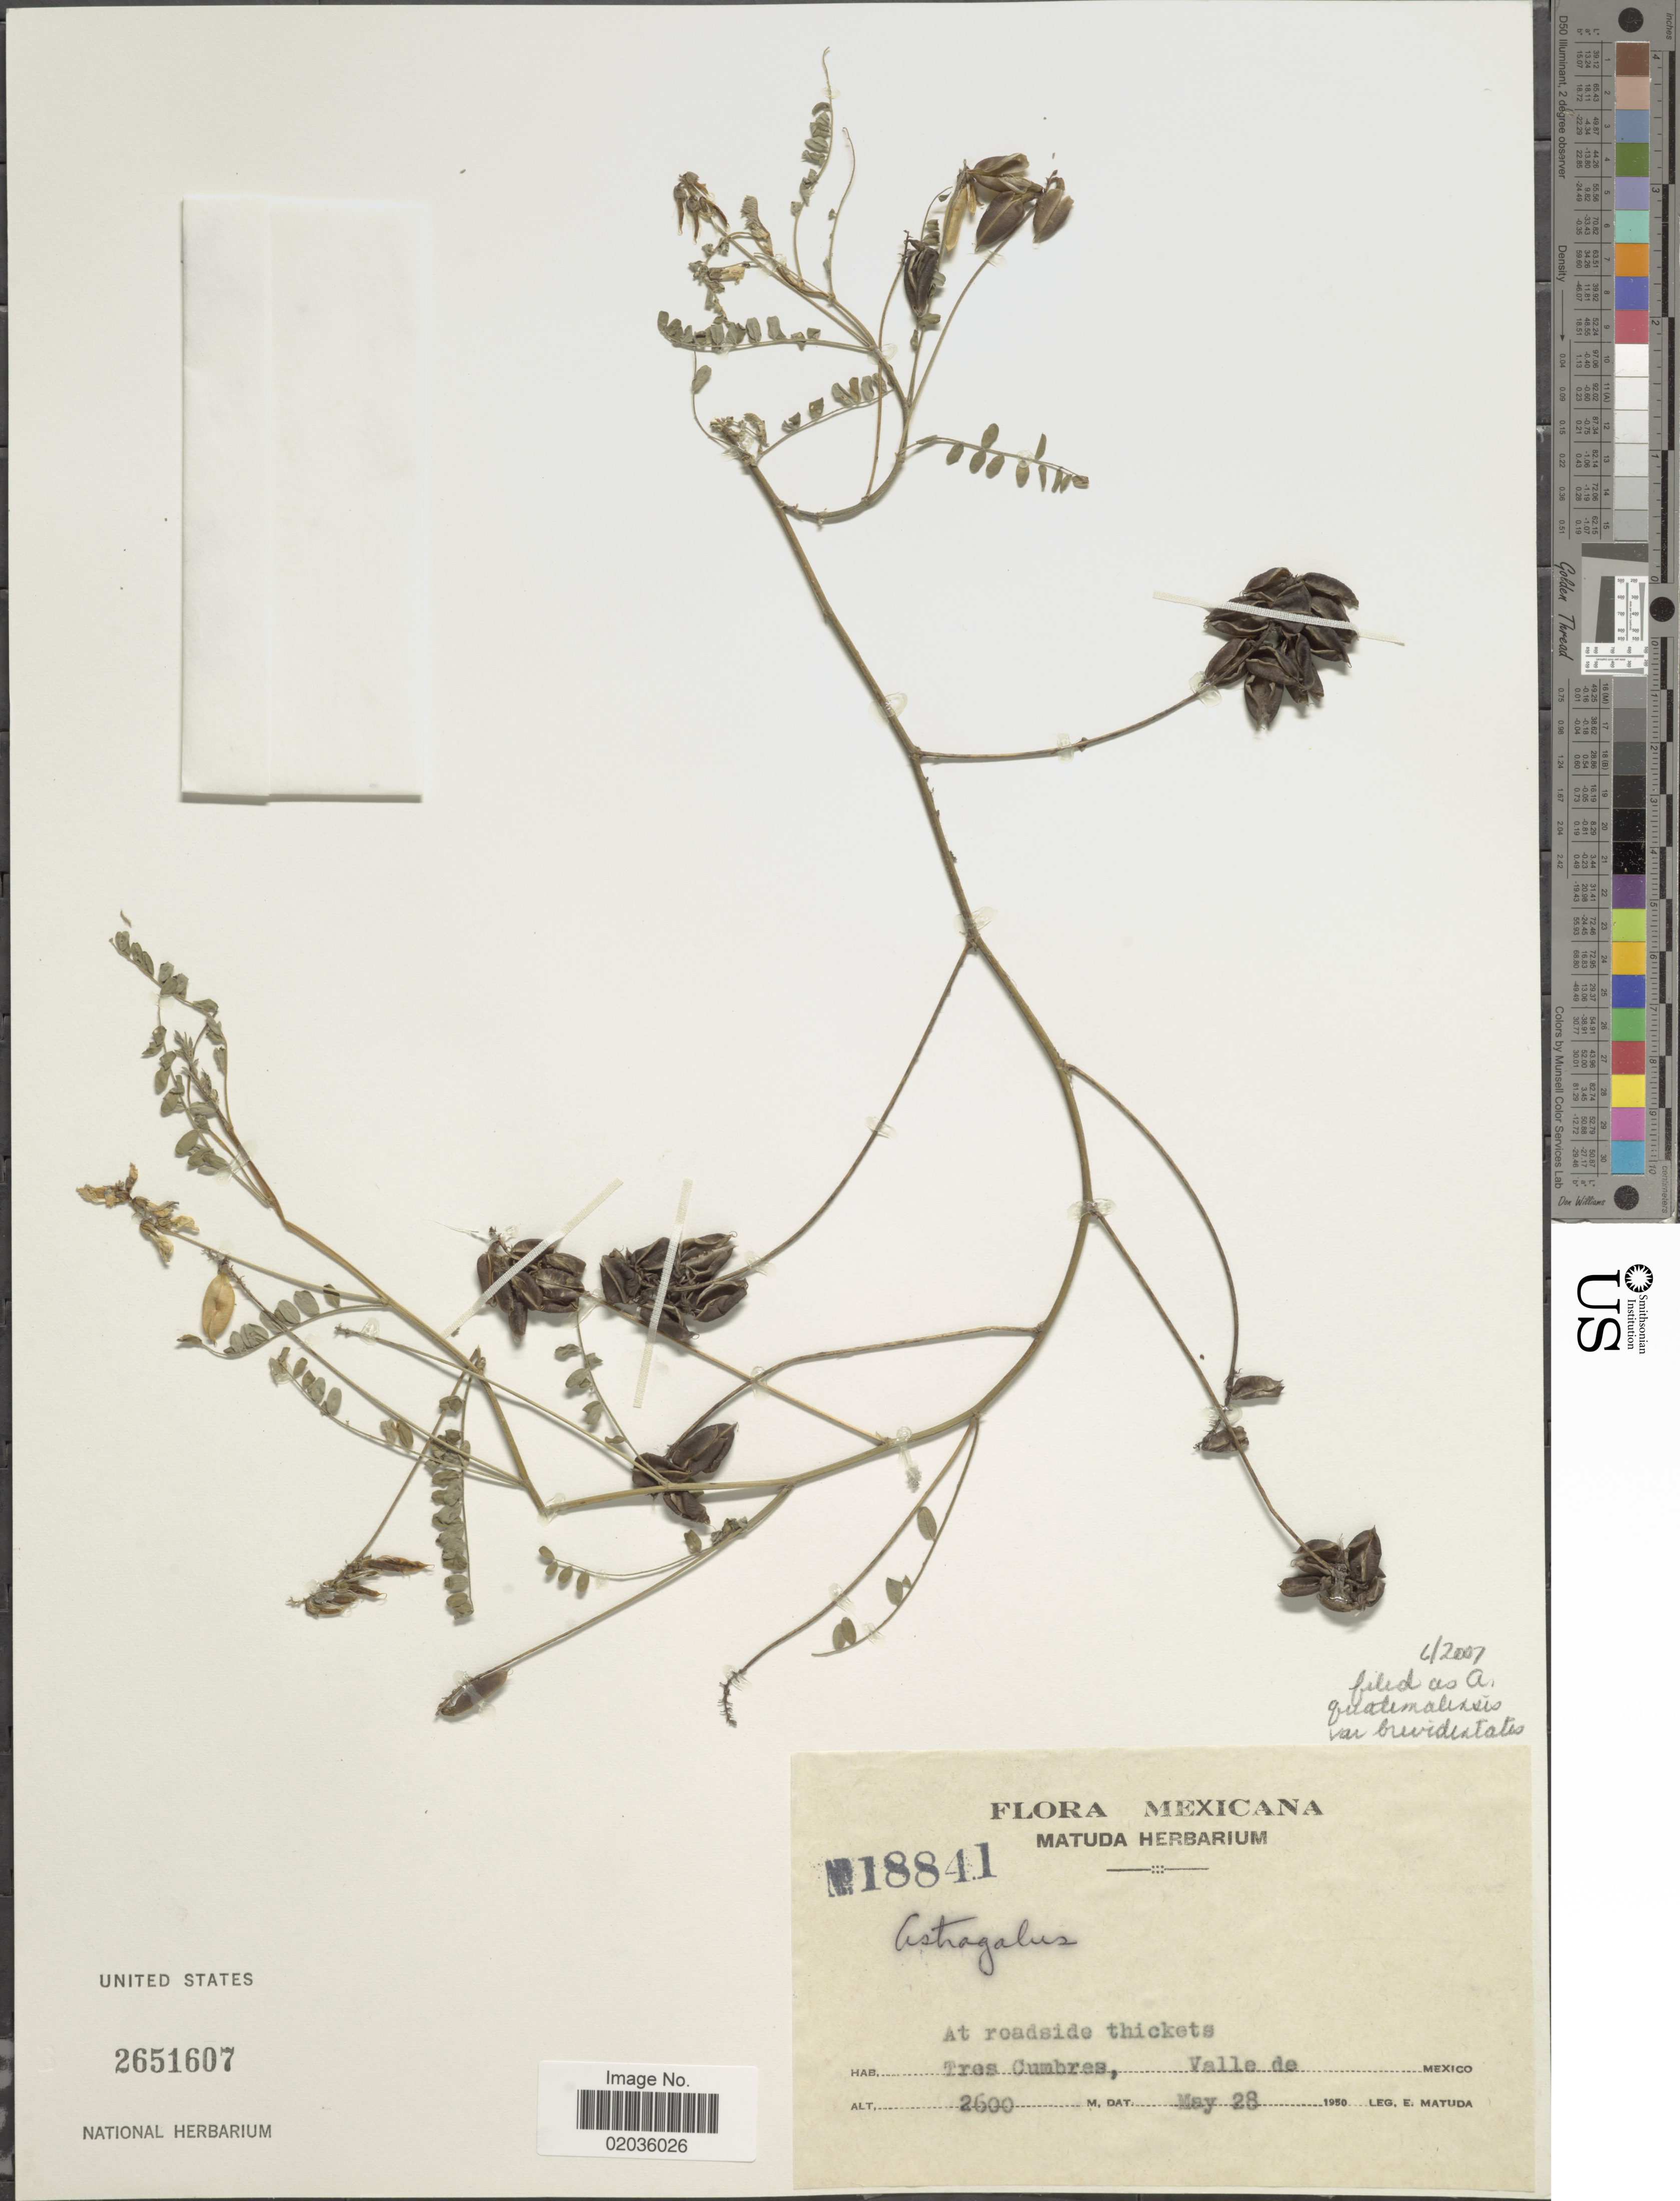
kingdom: Plantae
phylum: Tracheophyta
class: Magnoliopsida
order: Fabales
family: Fabaceae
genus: Astragalus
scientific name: Astragalus guatemalensis var. brevidentatus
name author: (Hemsl.) Barneby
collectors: E. Matuda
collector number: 18841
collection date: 1950-05-28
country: Mexico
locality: At roadside thickets, Tres Cumbras, Valle de Mexico.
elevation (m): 2600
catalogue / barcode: US 2651607